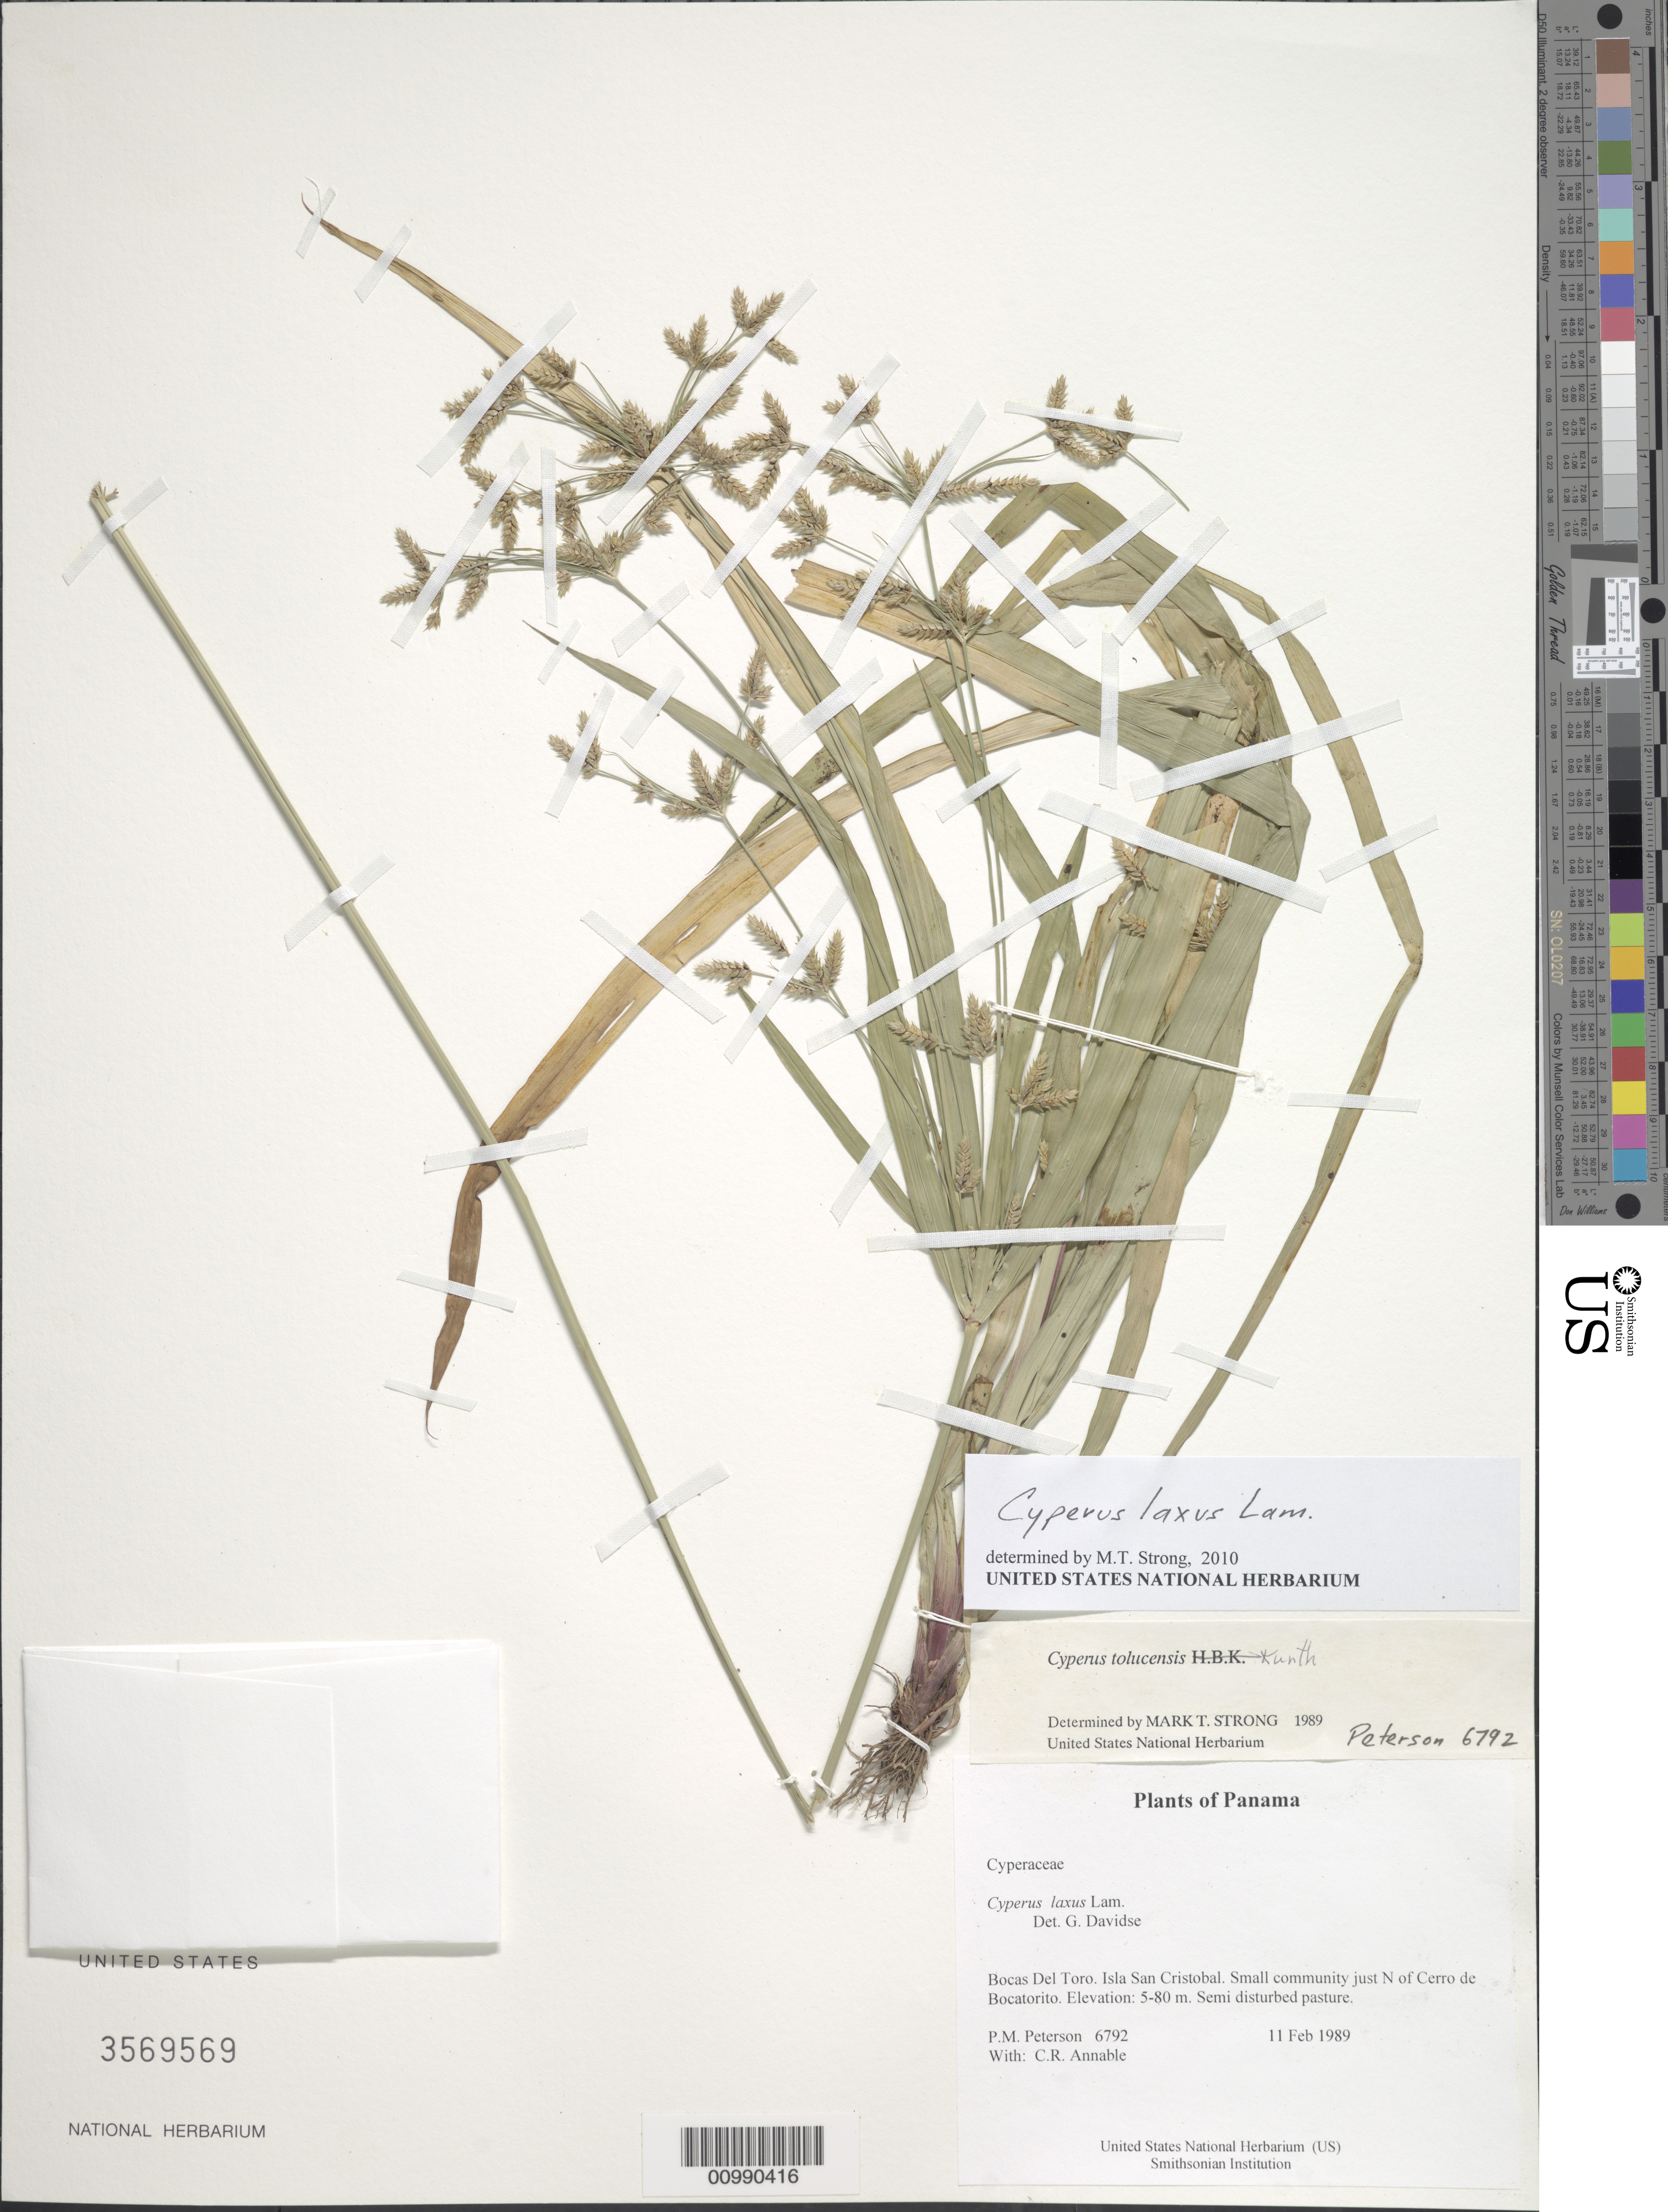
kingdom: Plantae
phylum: Tracheophyta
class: Liliopsida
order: Poales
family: Cyperaceae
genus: Cyperus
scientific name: Cyperus laxus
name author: Lam.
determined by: Strong, M. T., (US), Smithsonian Institution - National Museum of Natural History (UNITED STATES)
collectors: P. M. Peterson & C. R. Annable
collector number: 06792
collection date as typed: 11 Feb 1989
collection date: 1989-02-11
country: Panama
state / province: Bocas del Toro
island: San Cristobal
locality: Small community just N of Cerro de Bocatorito.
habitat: Semi disturbed pasture.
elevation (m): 5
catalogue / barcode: US 3569569